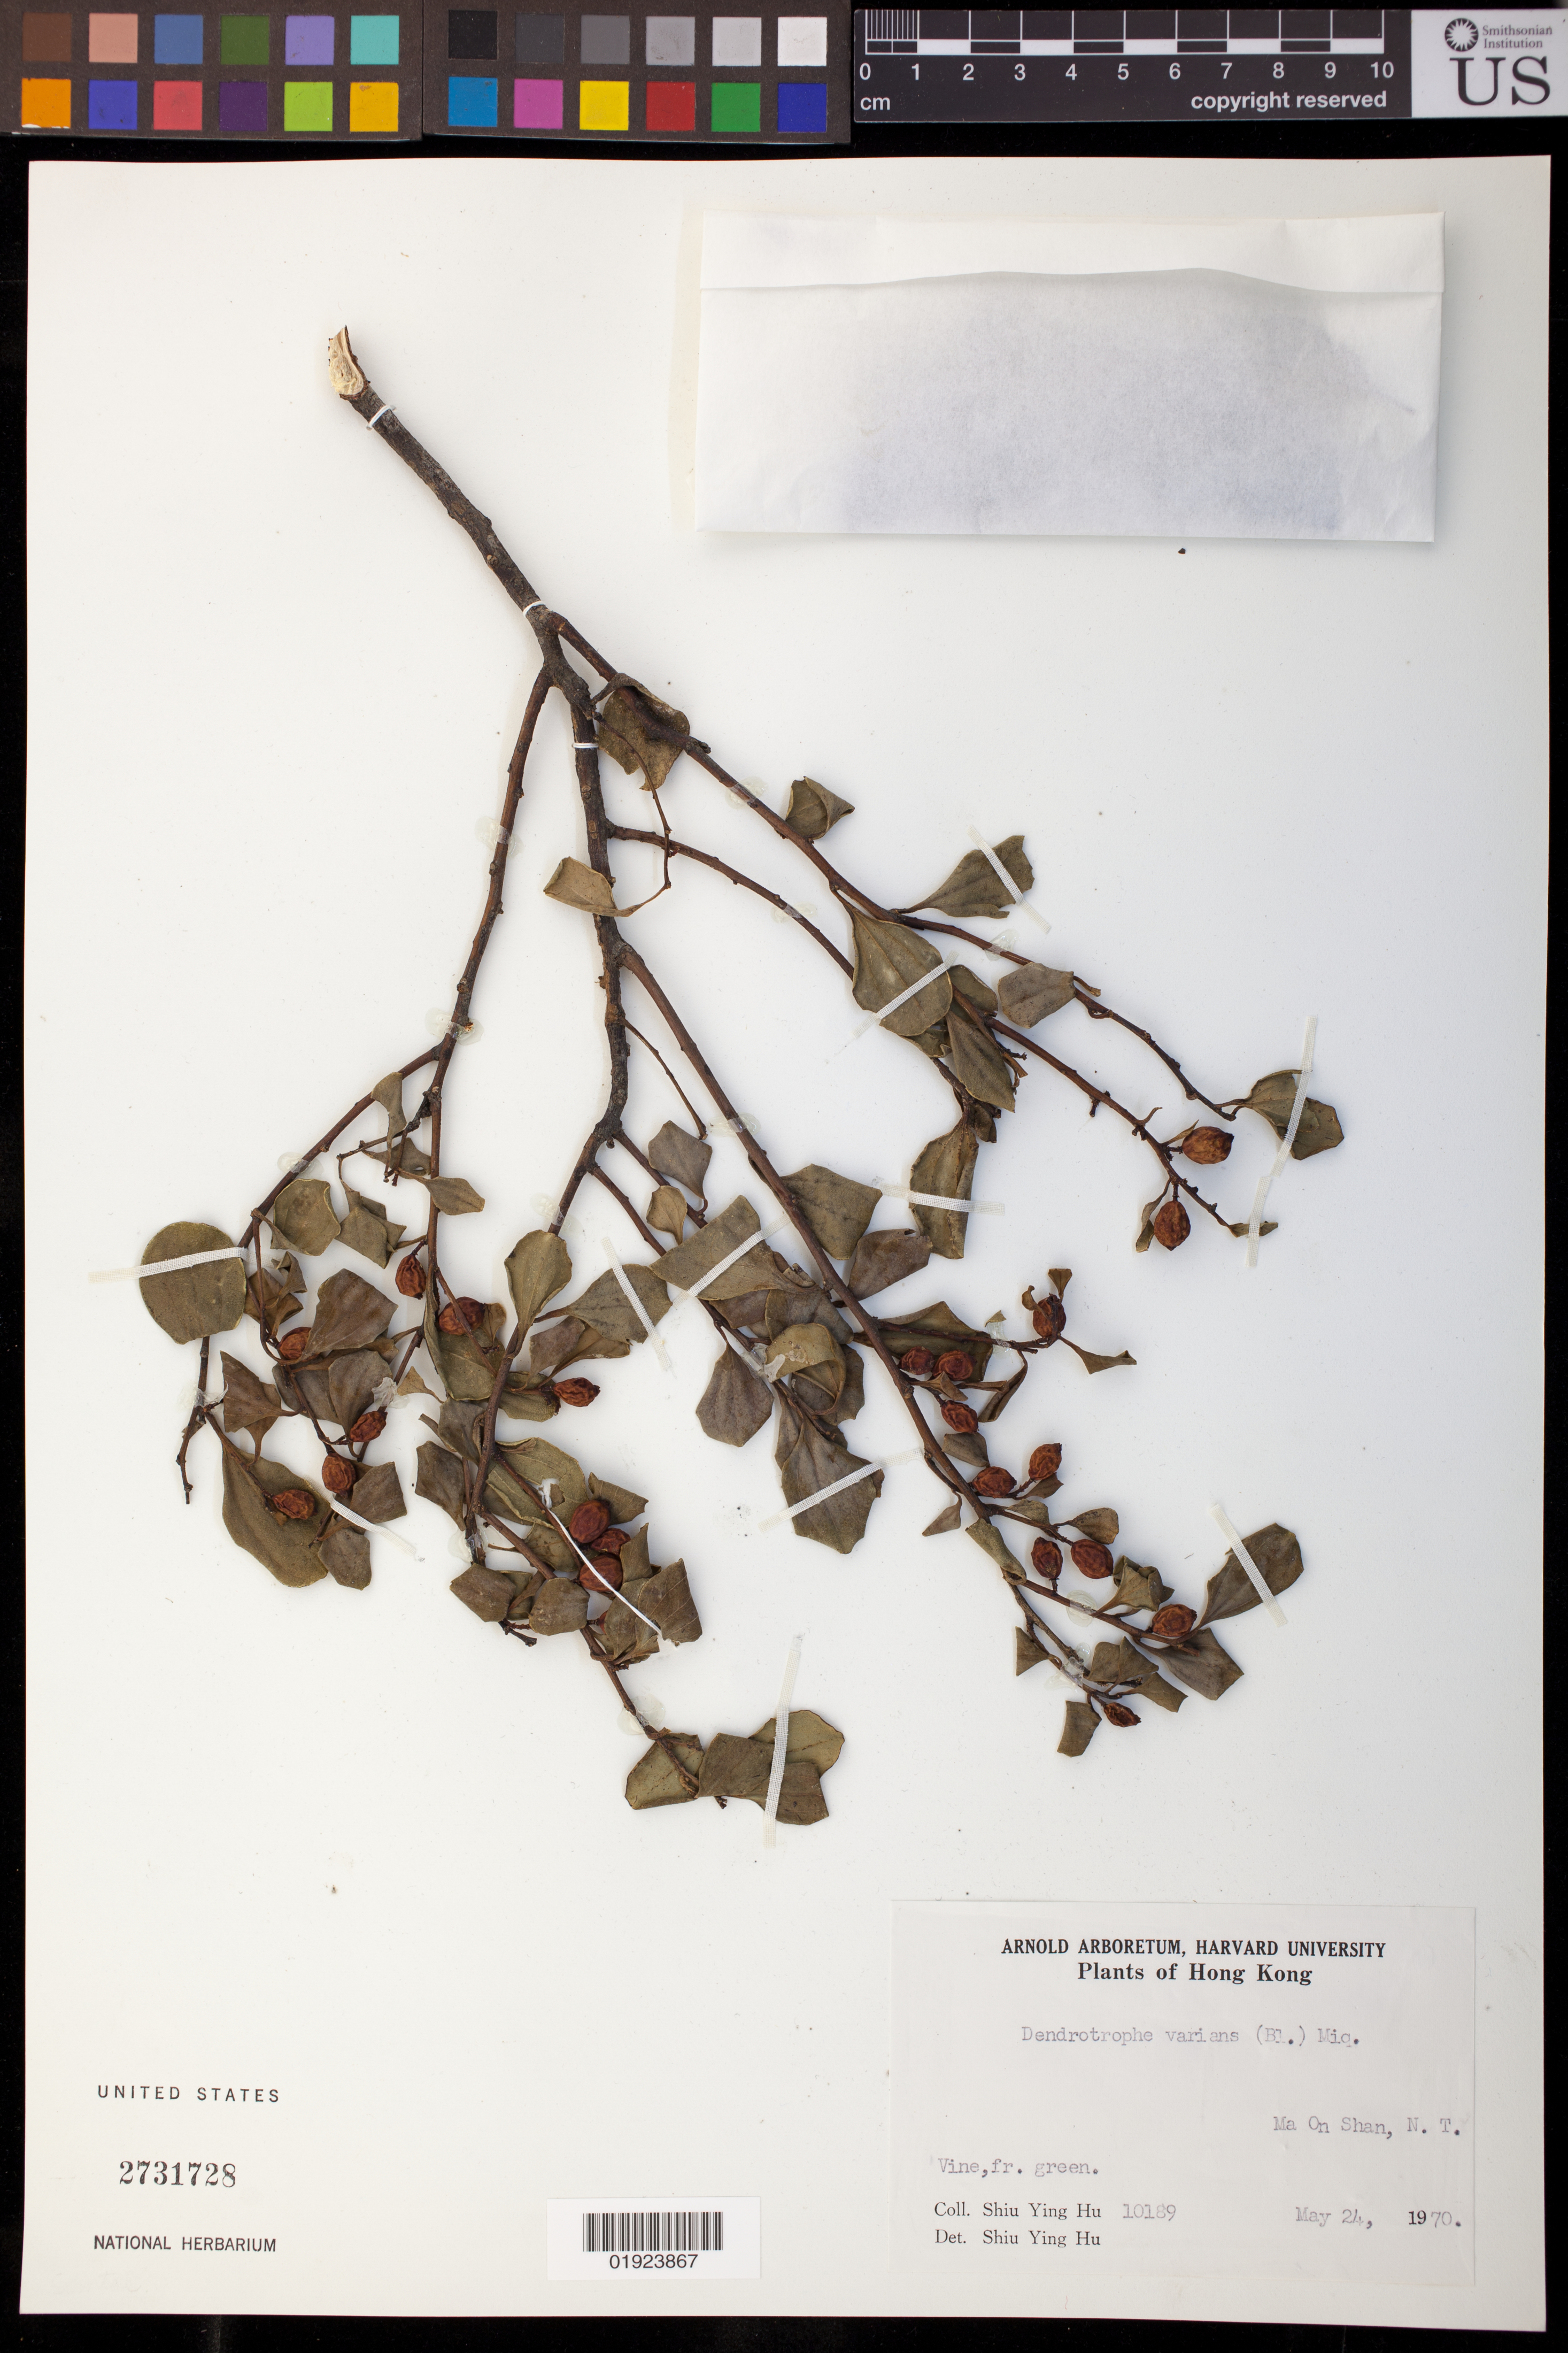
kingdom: Plantae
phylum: Tracheophyta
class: Magnoliopsida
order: Santalales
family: Amphorogynaceae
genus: Dendrotrophe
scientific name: Dendrotrophe varians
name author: (Blume) Miq.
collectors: S. Y. Hu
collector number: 10189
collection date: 1970-05-24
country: China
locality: Ma On Shan, N.T.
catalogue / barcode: US 2731728